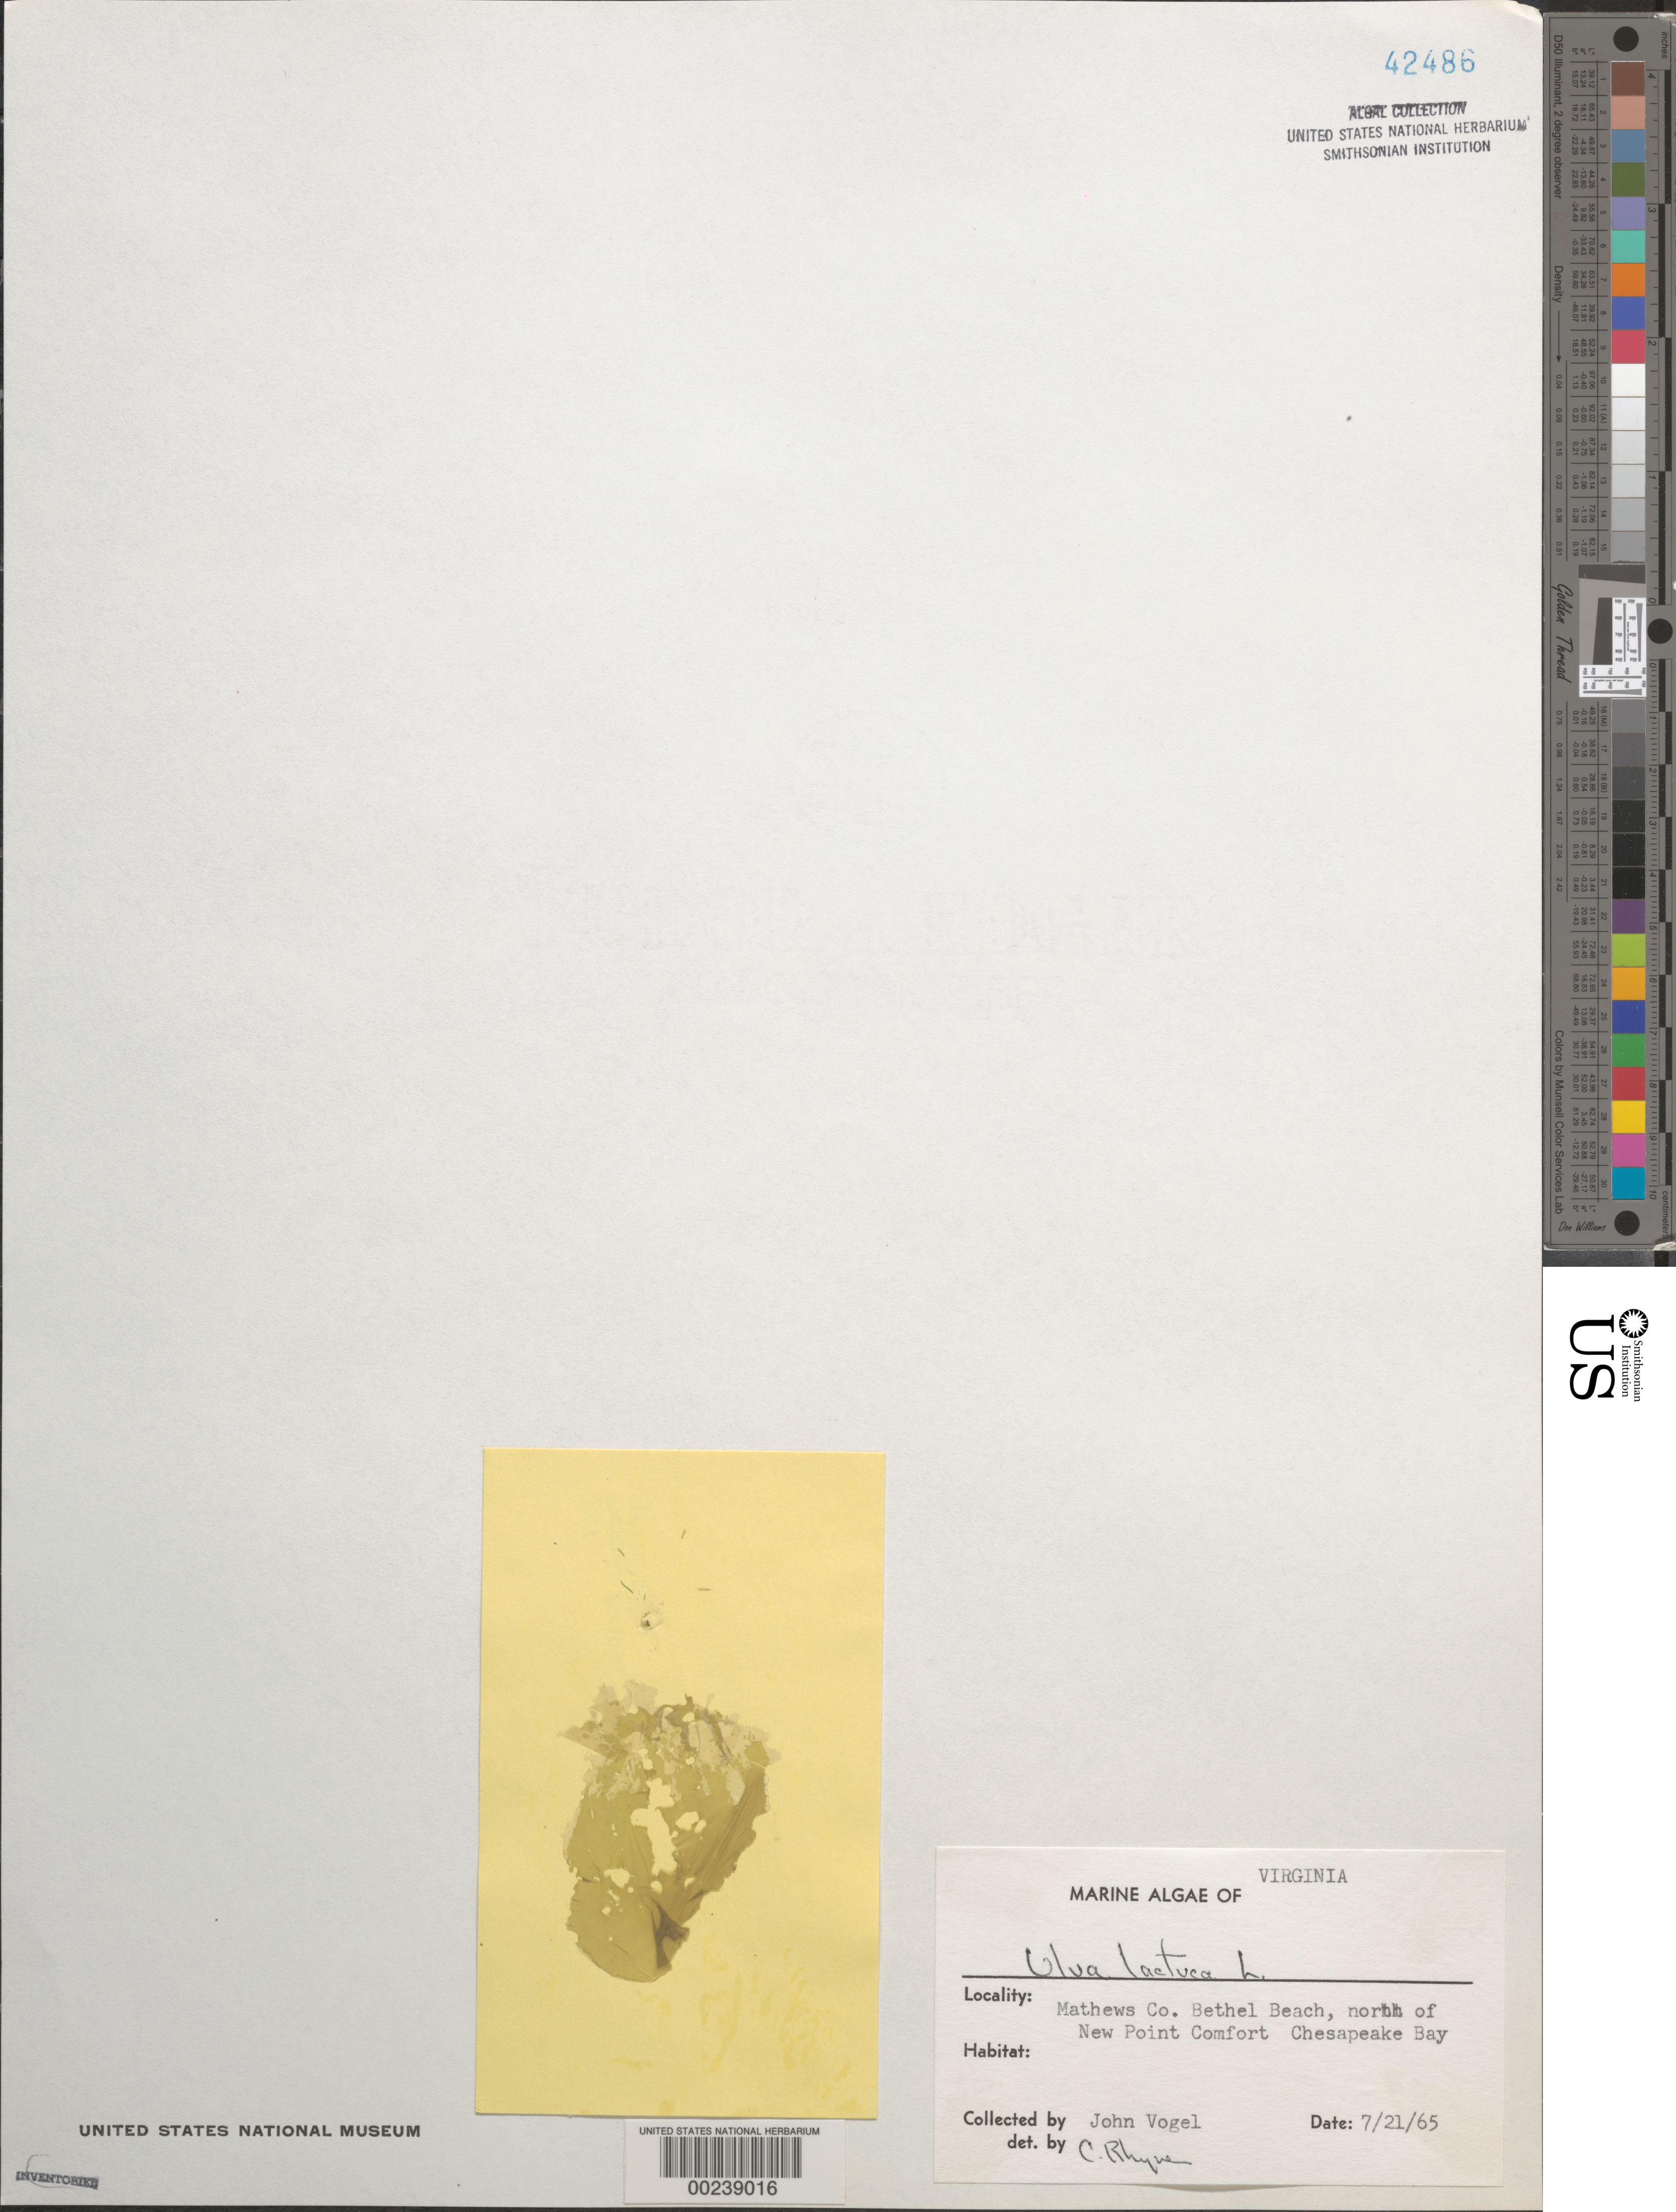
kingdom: Plantae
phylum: Chlorophyta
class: Ulvophyceae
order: Ulvales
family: Ulvaceae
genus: Ulva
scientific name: Ulva lactuca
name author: L.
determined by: Rhyne, C. F.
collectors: J. Vogel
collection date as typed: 21 Jul 1965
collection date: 1965-07-21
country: United States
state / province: Virginia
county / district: Mathews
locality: Bethel Beach, Chesapeake Bay, north of New Point Comfort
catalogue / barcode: US 42486